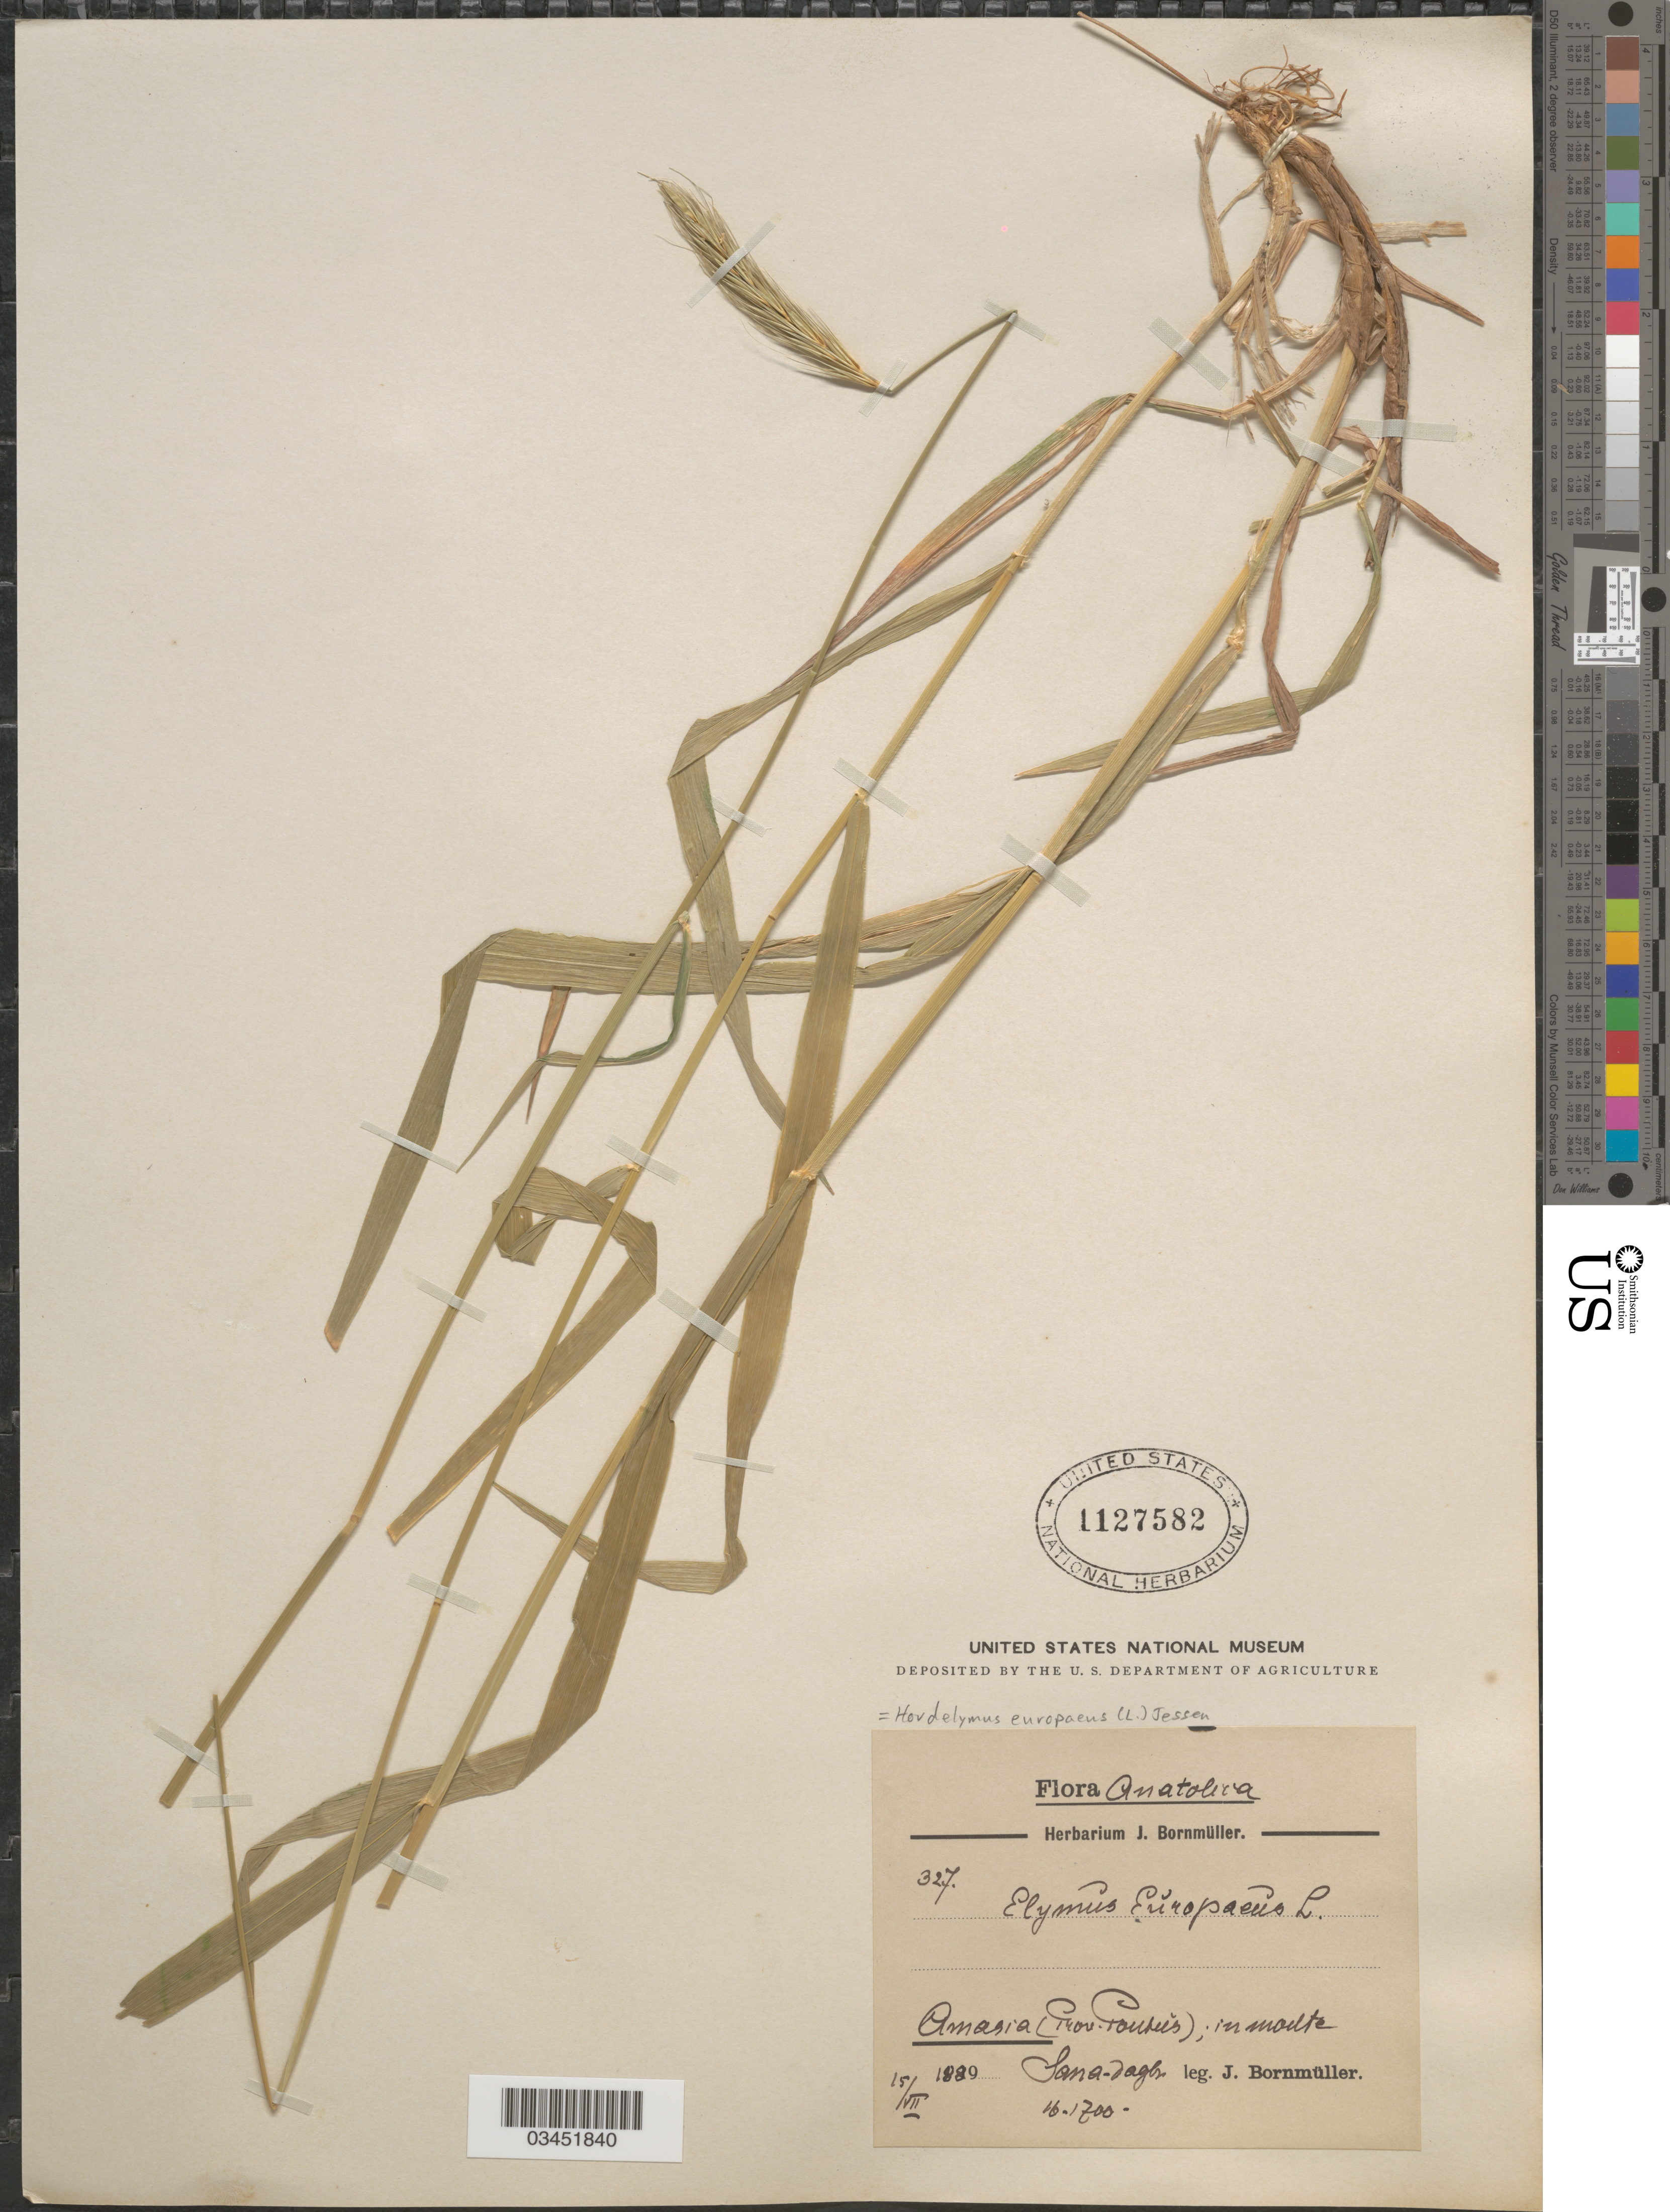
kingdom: Plantae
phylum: Tracheophyta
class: Liliopsida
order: Poales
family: Poaceae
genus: Hordelymus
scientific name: Hordelymus europaeus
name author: (L.) Jess. ex Harz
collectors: J. Bornmüller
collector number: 327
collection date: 1889-07-15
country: Turkey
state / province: Amasya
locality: Anatolica. Amasia (Prov. Ponbus); in monte Sana-dagh.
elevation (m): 488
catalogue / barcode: US 1127582